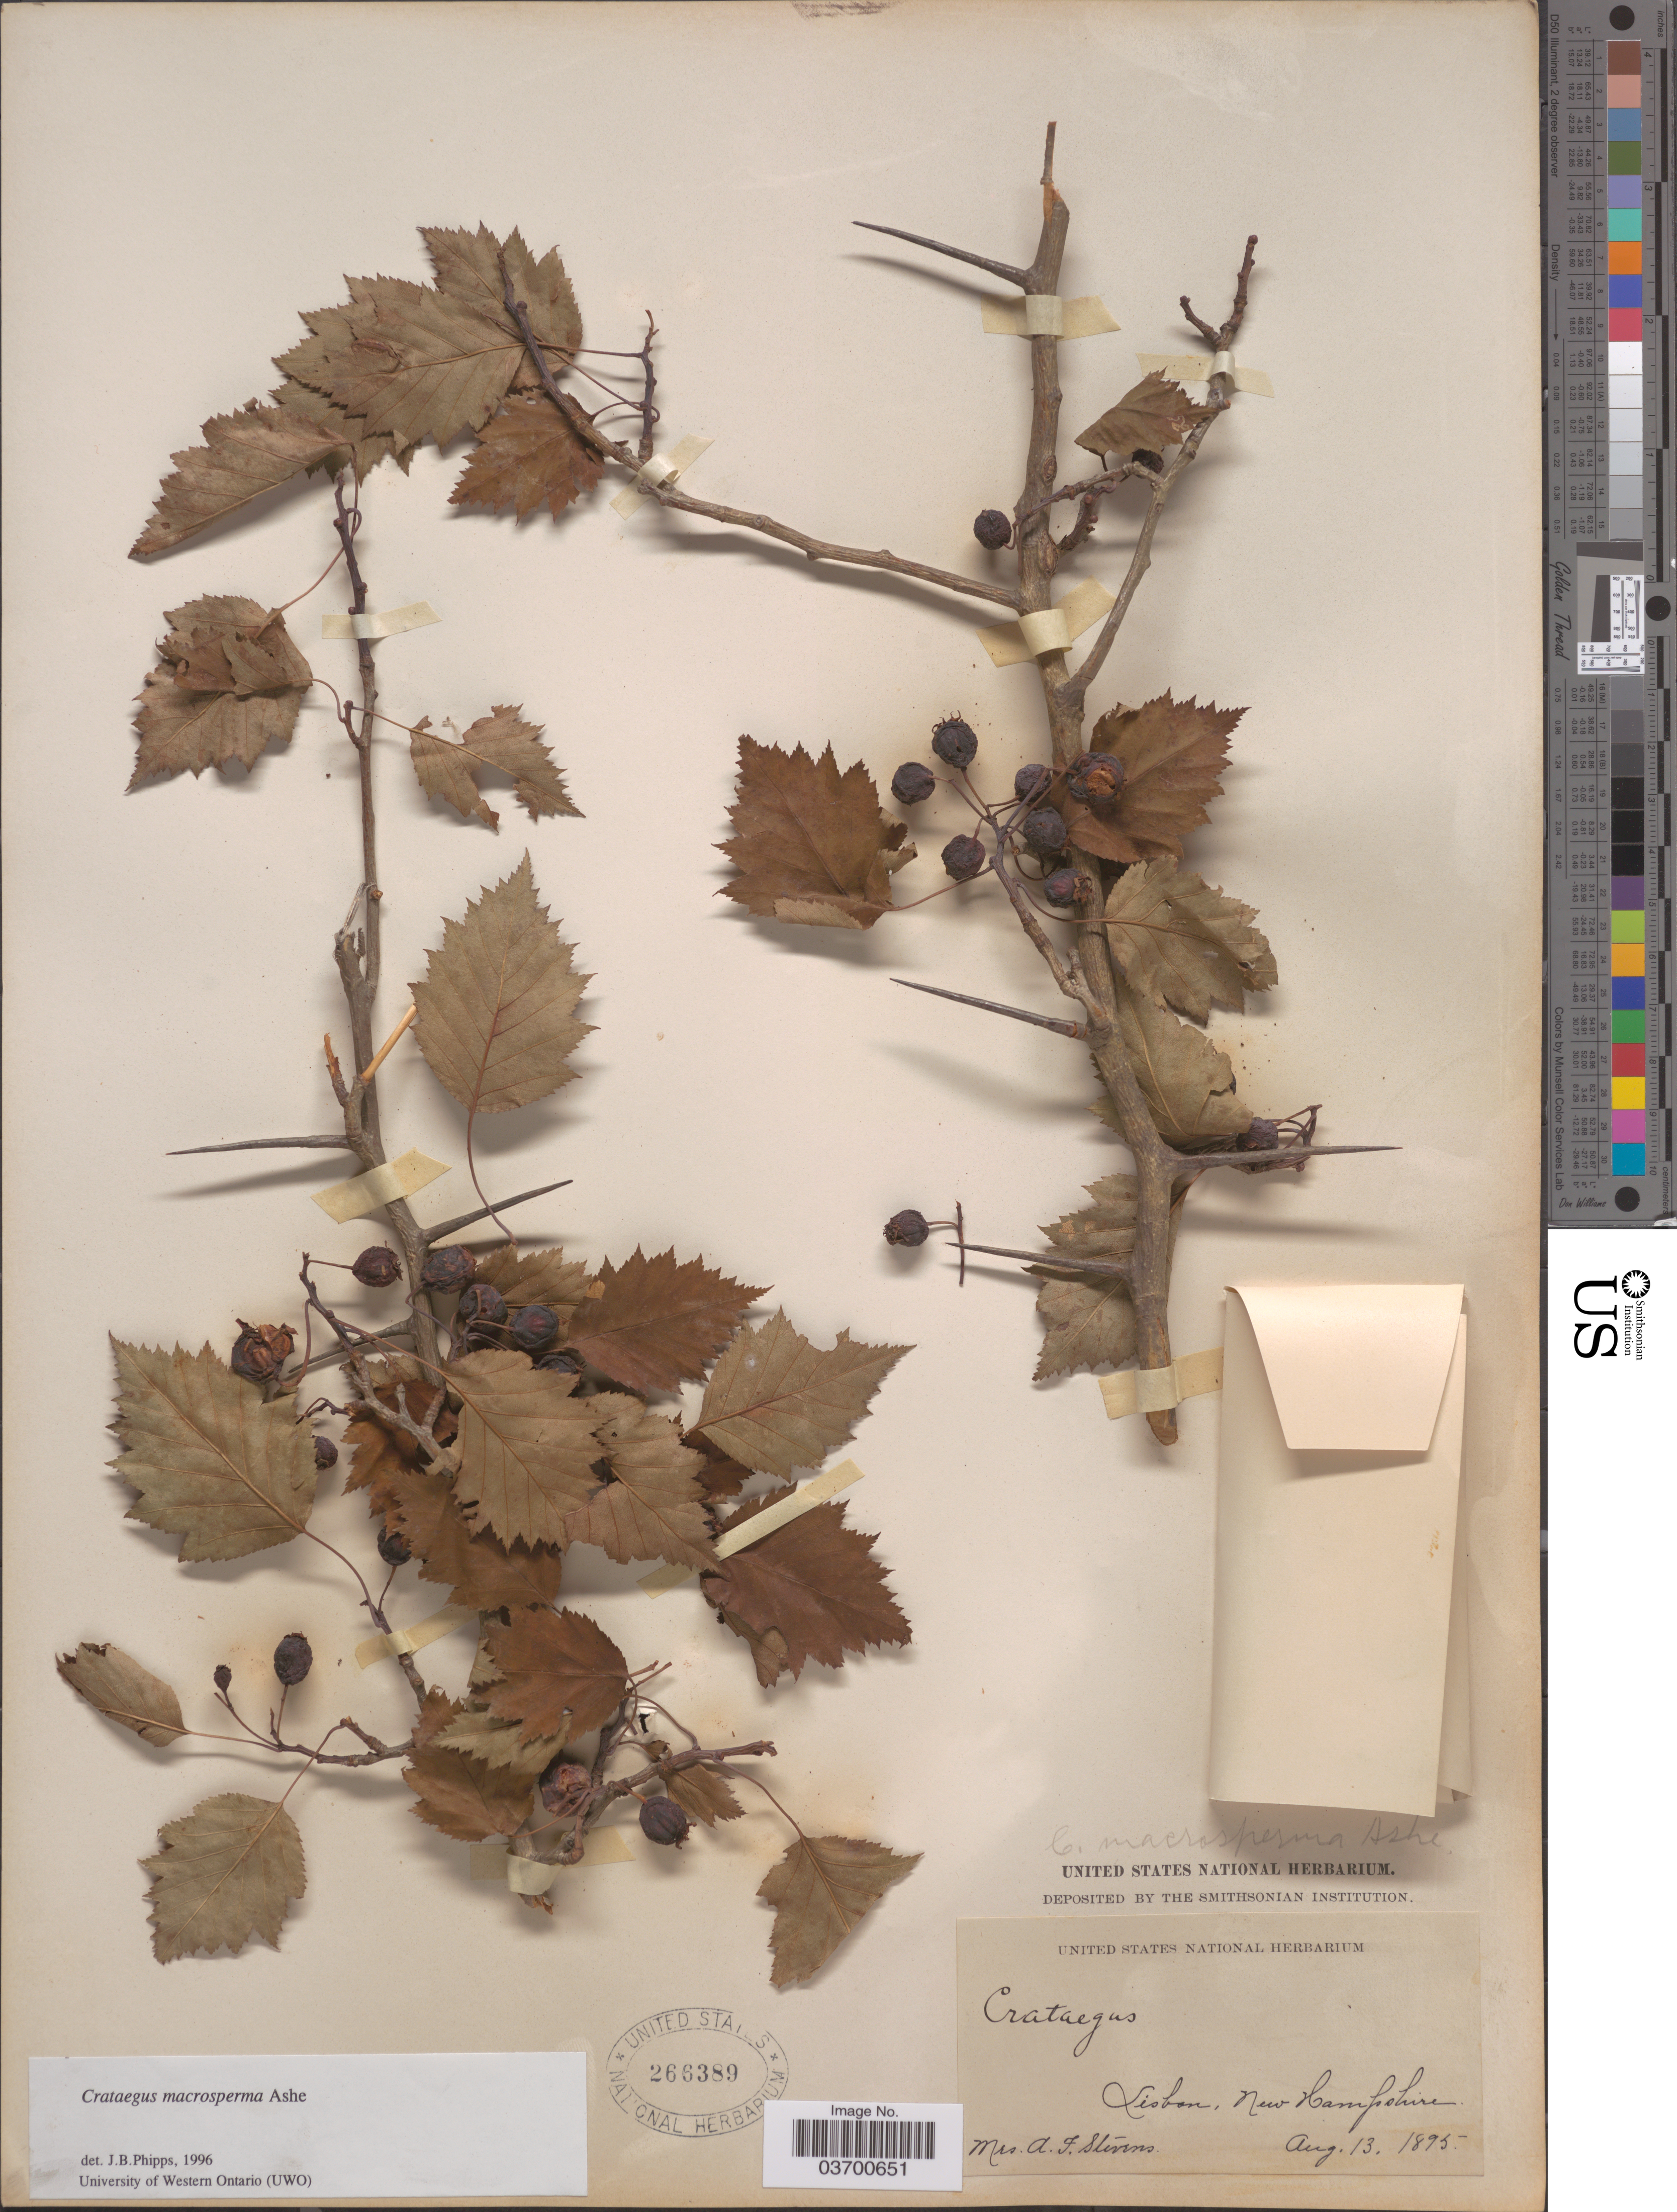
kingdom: Plantae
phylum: Tracheophyta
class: Magnoliopsida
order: Rosales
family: Rosaceae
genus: Crataegus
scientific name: Crataegus macrosperma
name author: Ashe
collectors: A. Stevens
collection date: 1895-08-13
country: United States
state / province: New Hampshire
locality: Lisbon.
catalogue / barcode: US 266389